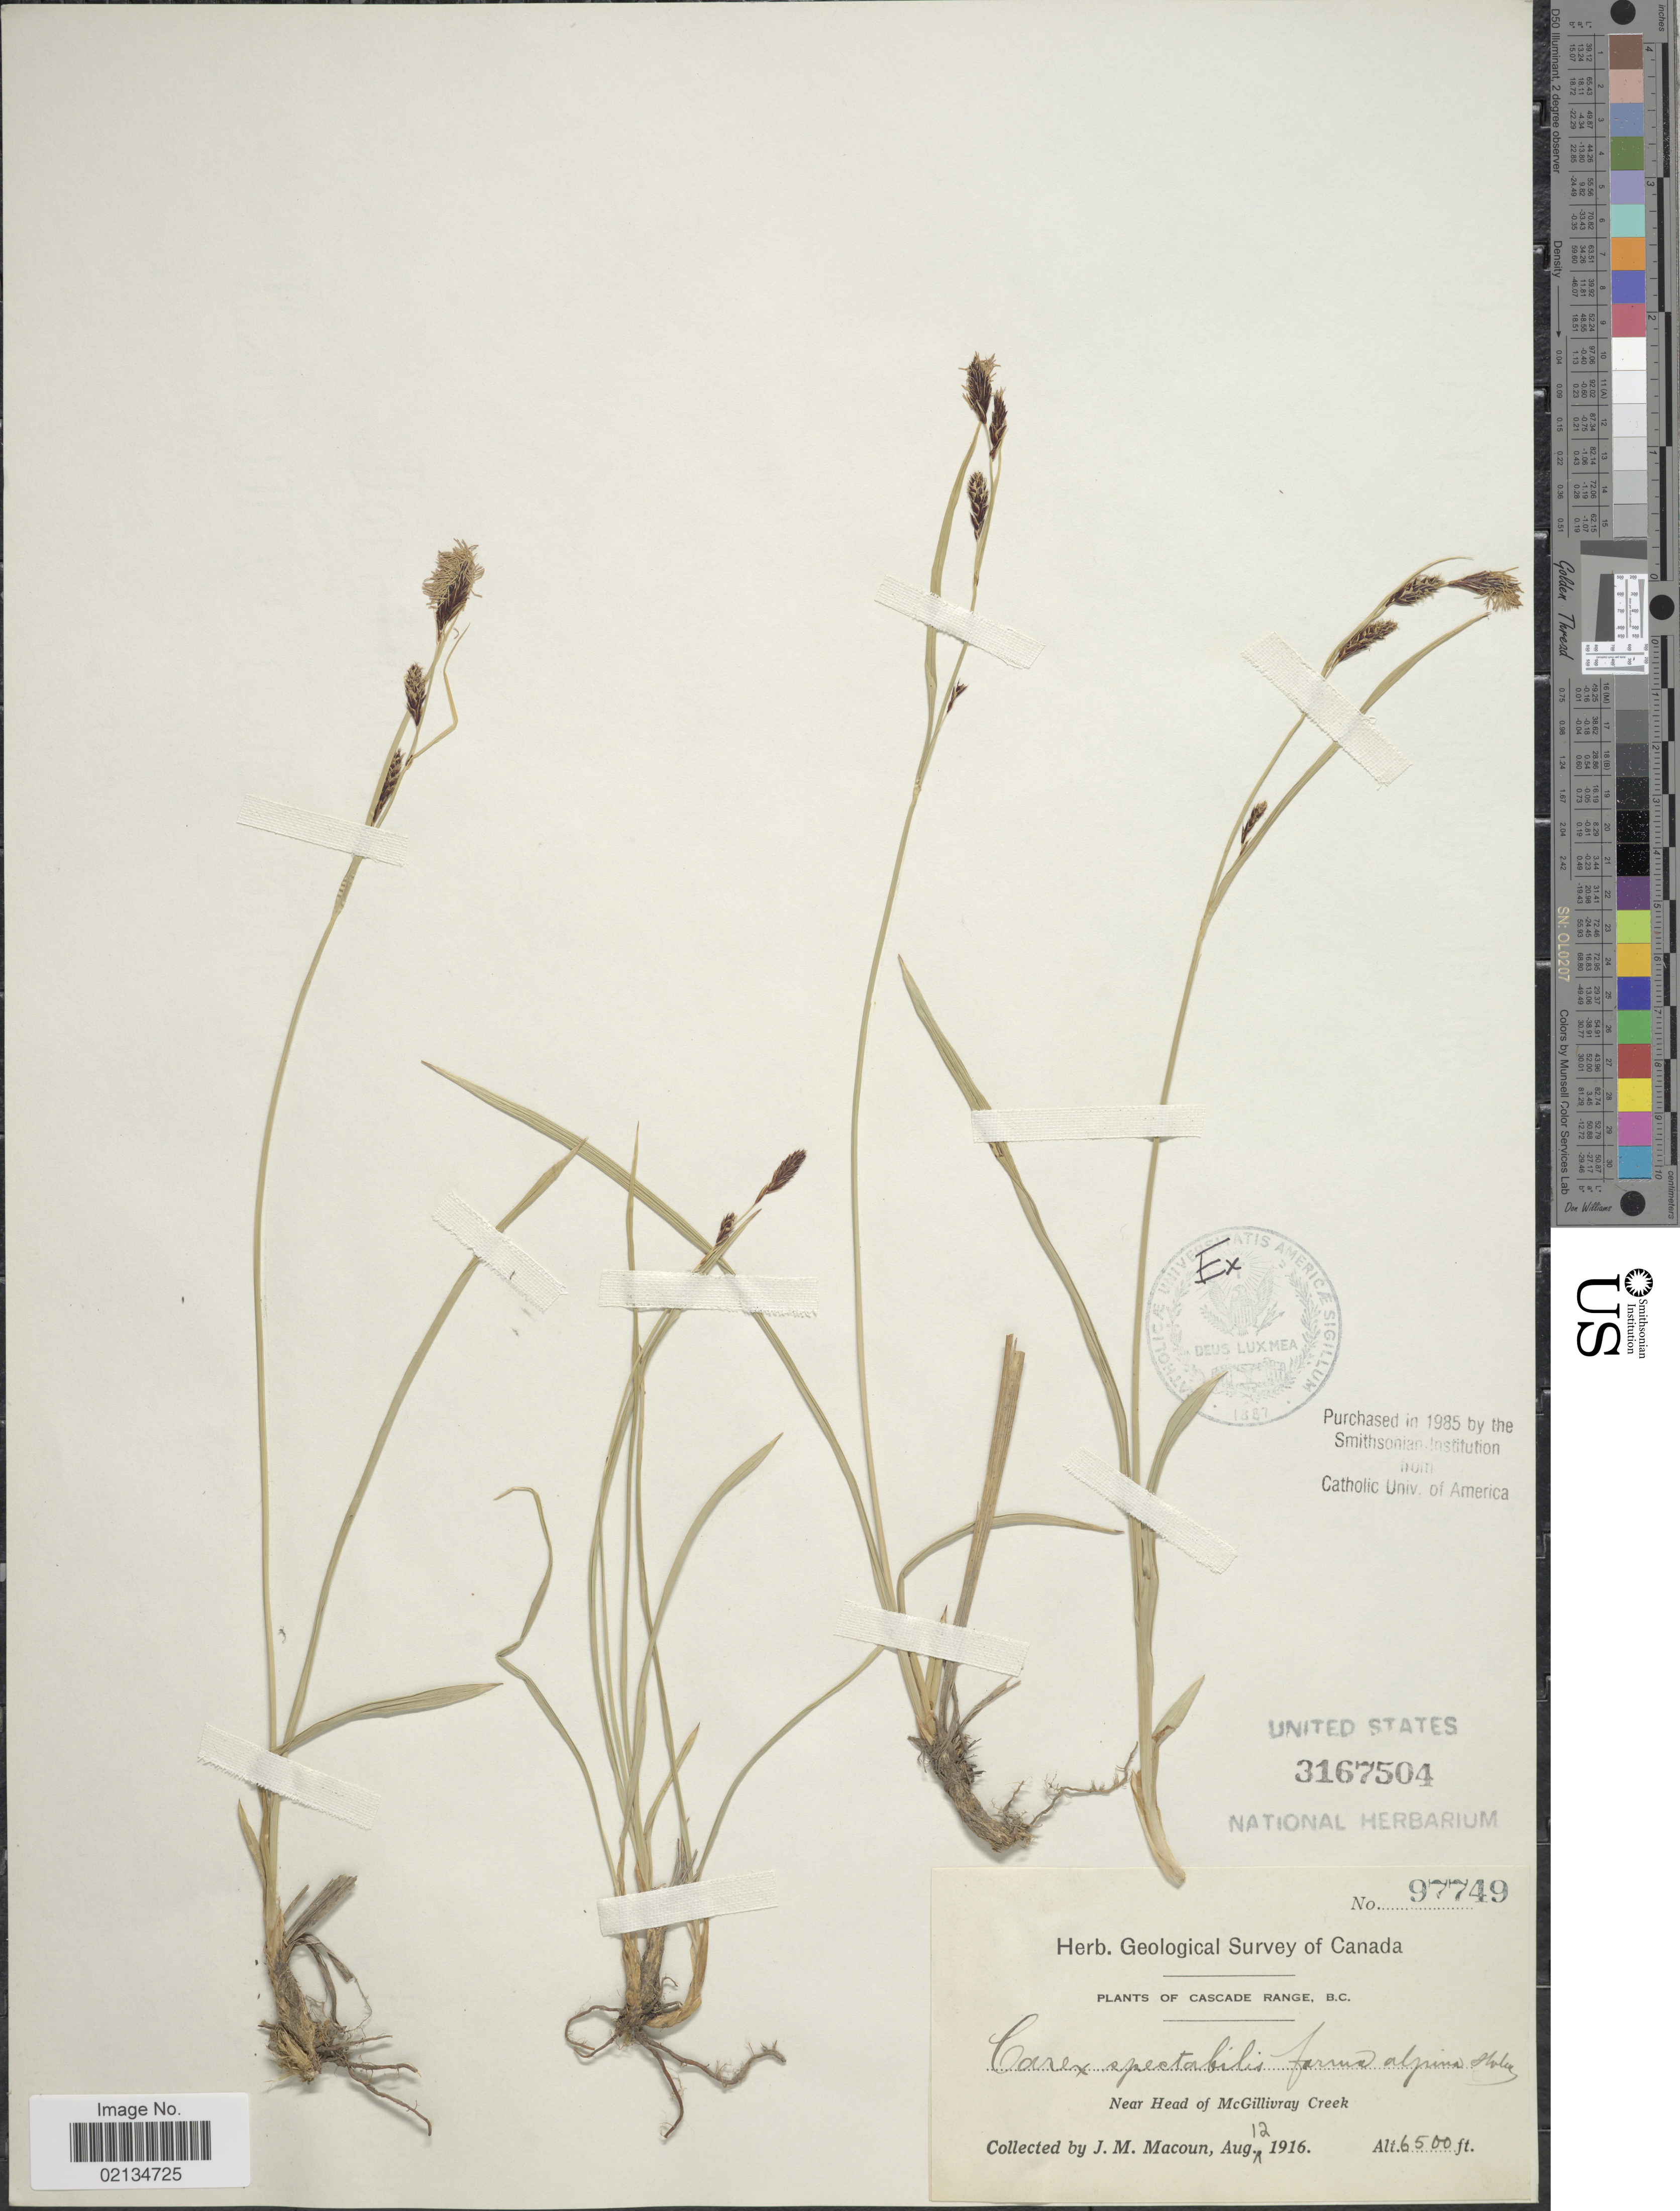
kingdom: Plantae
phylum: Tracheophyta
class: Liliopsida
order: Poales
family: Cyperaceae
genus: Carex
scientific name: Carex spectabilis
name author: Dewey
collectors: J. M. Macoun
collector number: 97749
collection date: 1916-08-12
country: Canada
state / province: British Columbia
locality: Cascade Range. Near Head of McGillivray Creek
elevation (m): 1981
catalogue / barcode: US 3167504